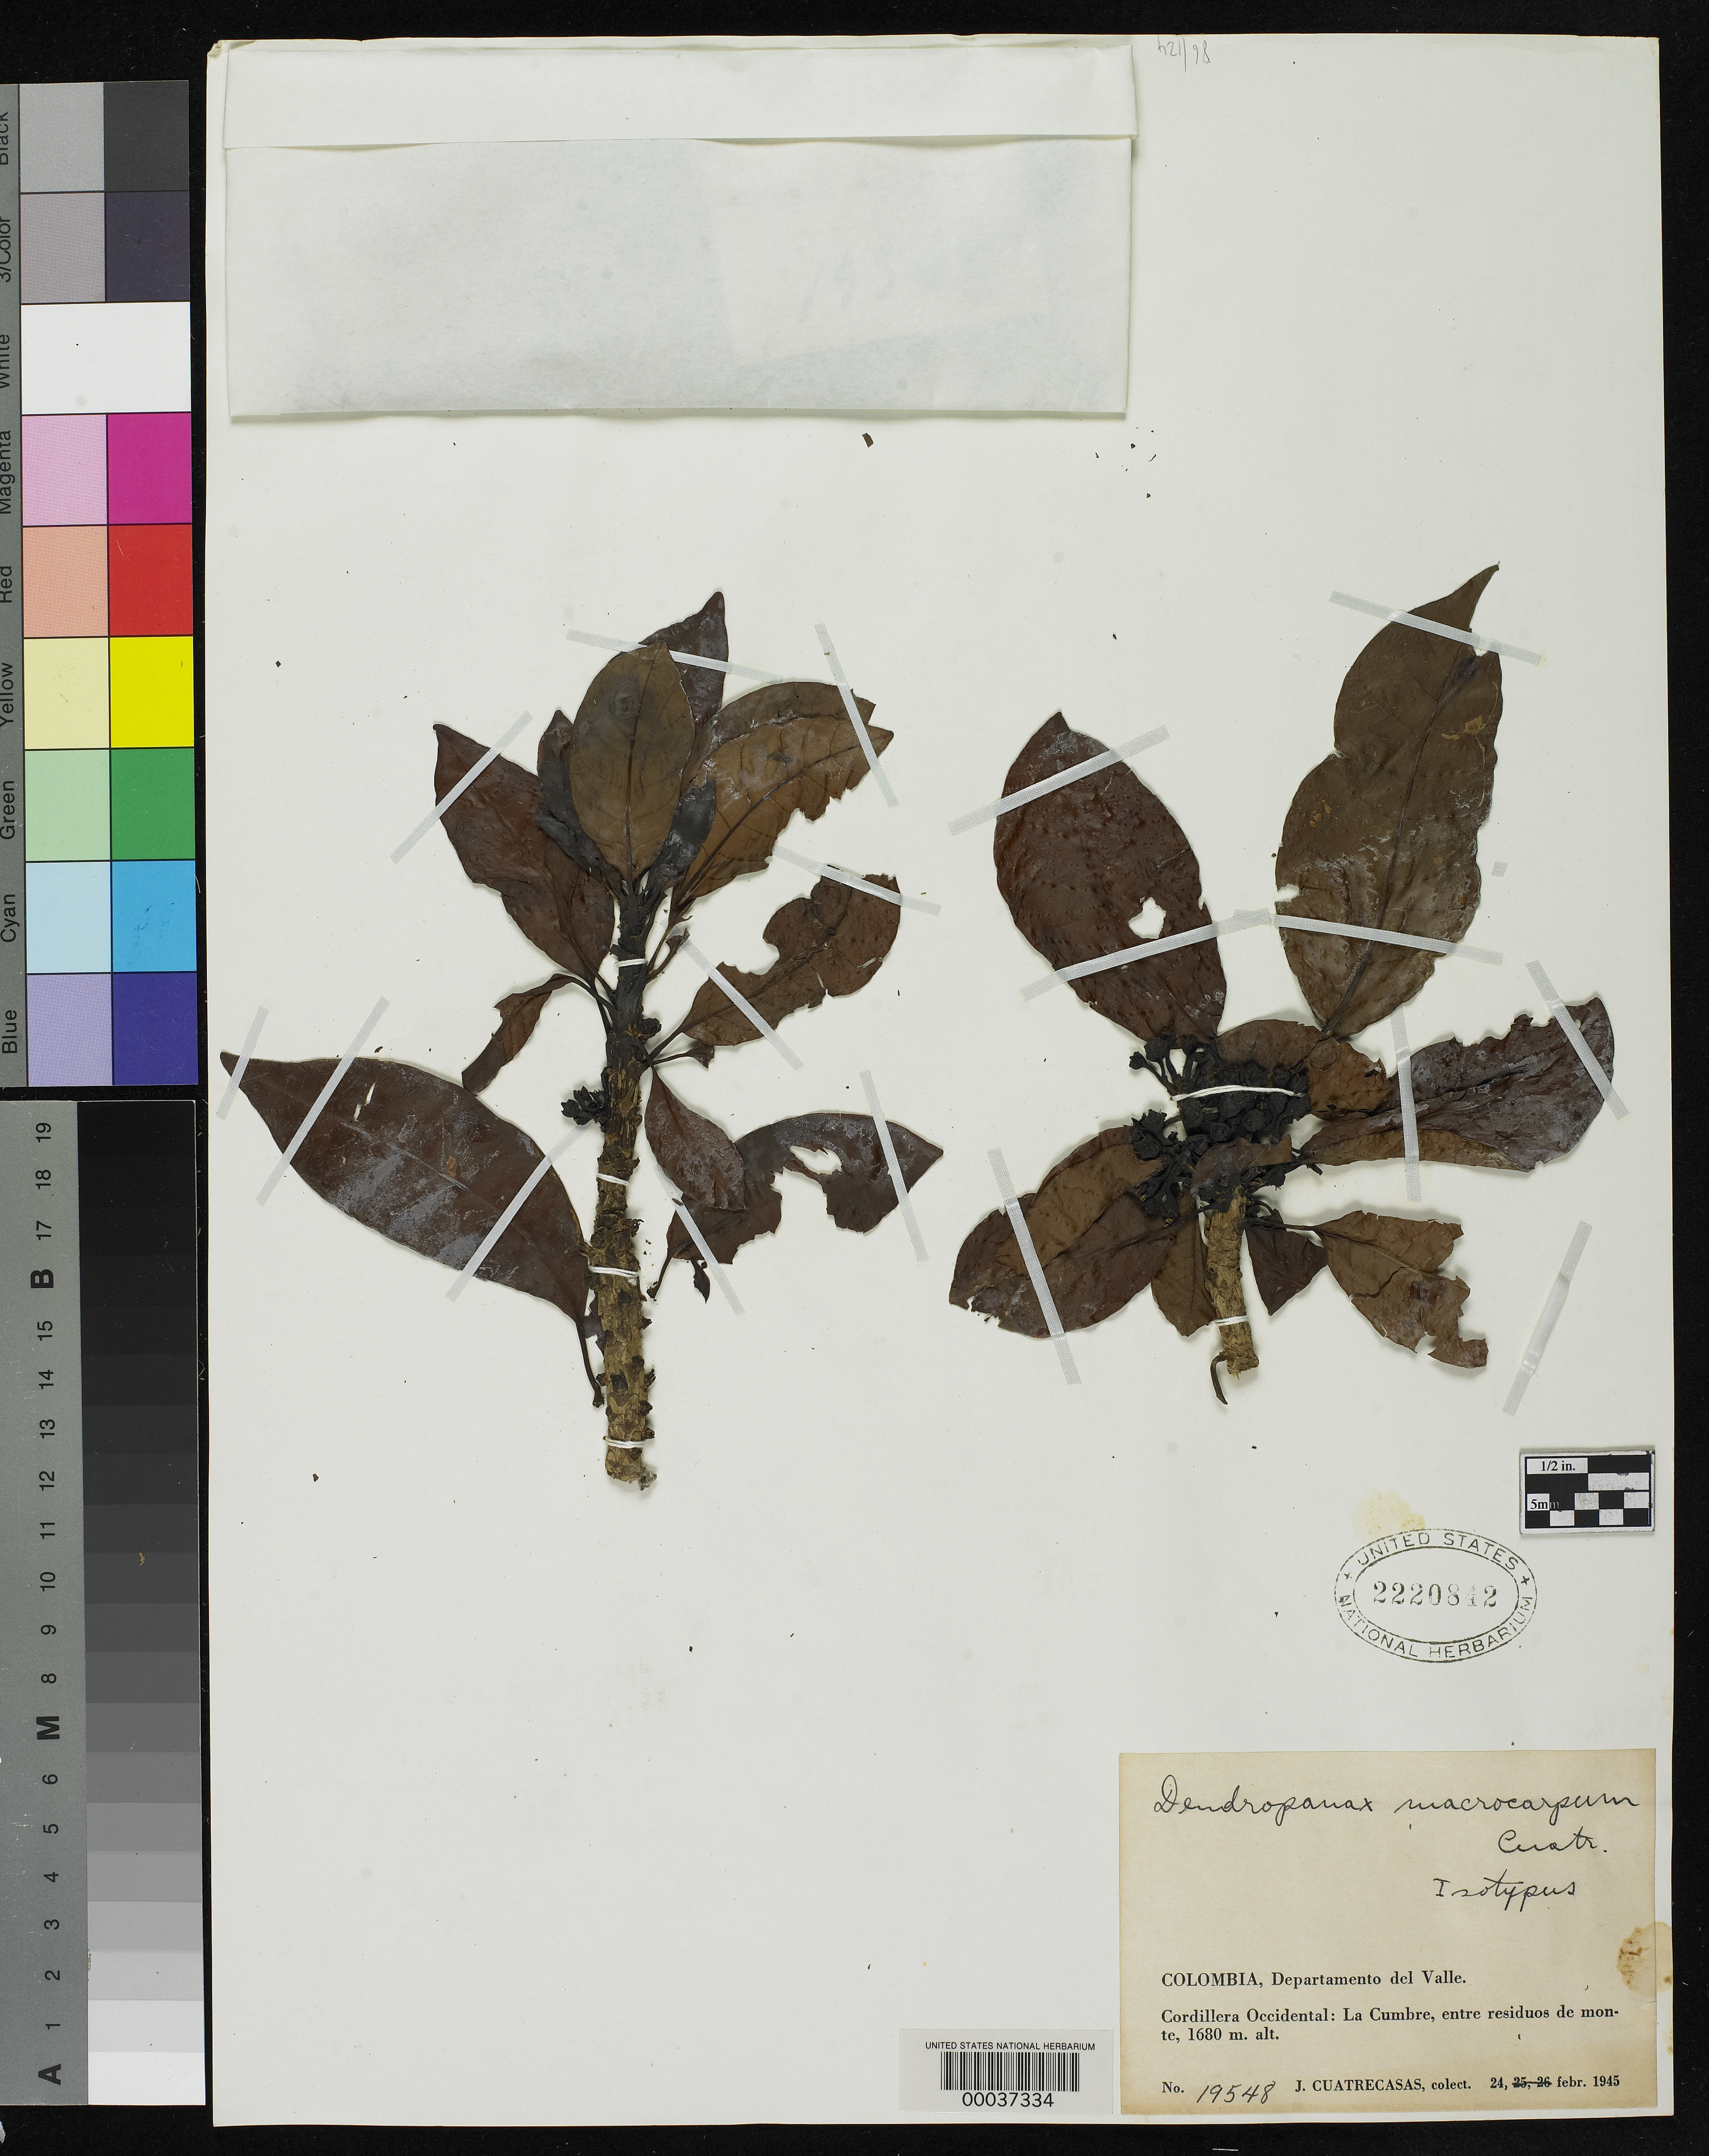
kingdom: Plantae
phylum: Tracheophyta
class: Magnoliopsida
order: Apiales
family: Araliaceae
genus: Dendropanax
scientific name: Dendropanax macrocarpus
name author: Cuatrec.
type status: Isotype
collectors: J. Cuatrecasas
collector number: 19548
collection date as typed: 24 Feb 1945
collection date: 1945-02-24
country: Colombia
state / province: Valle del Cauca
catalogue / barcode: US 2220842